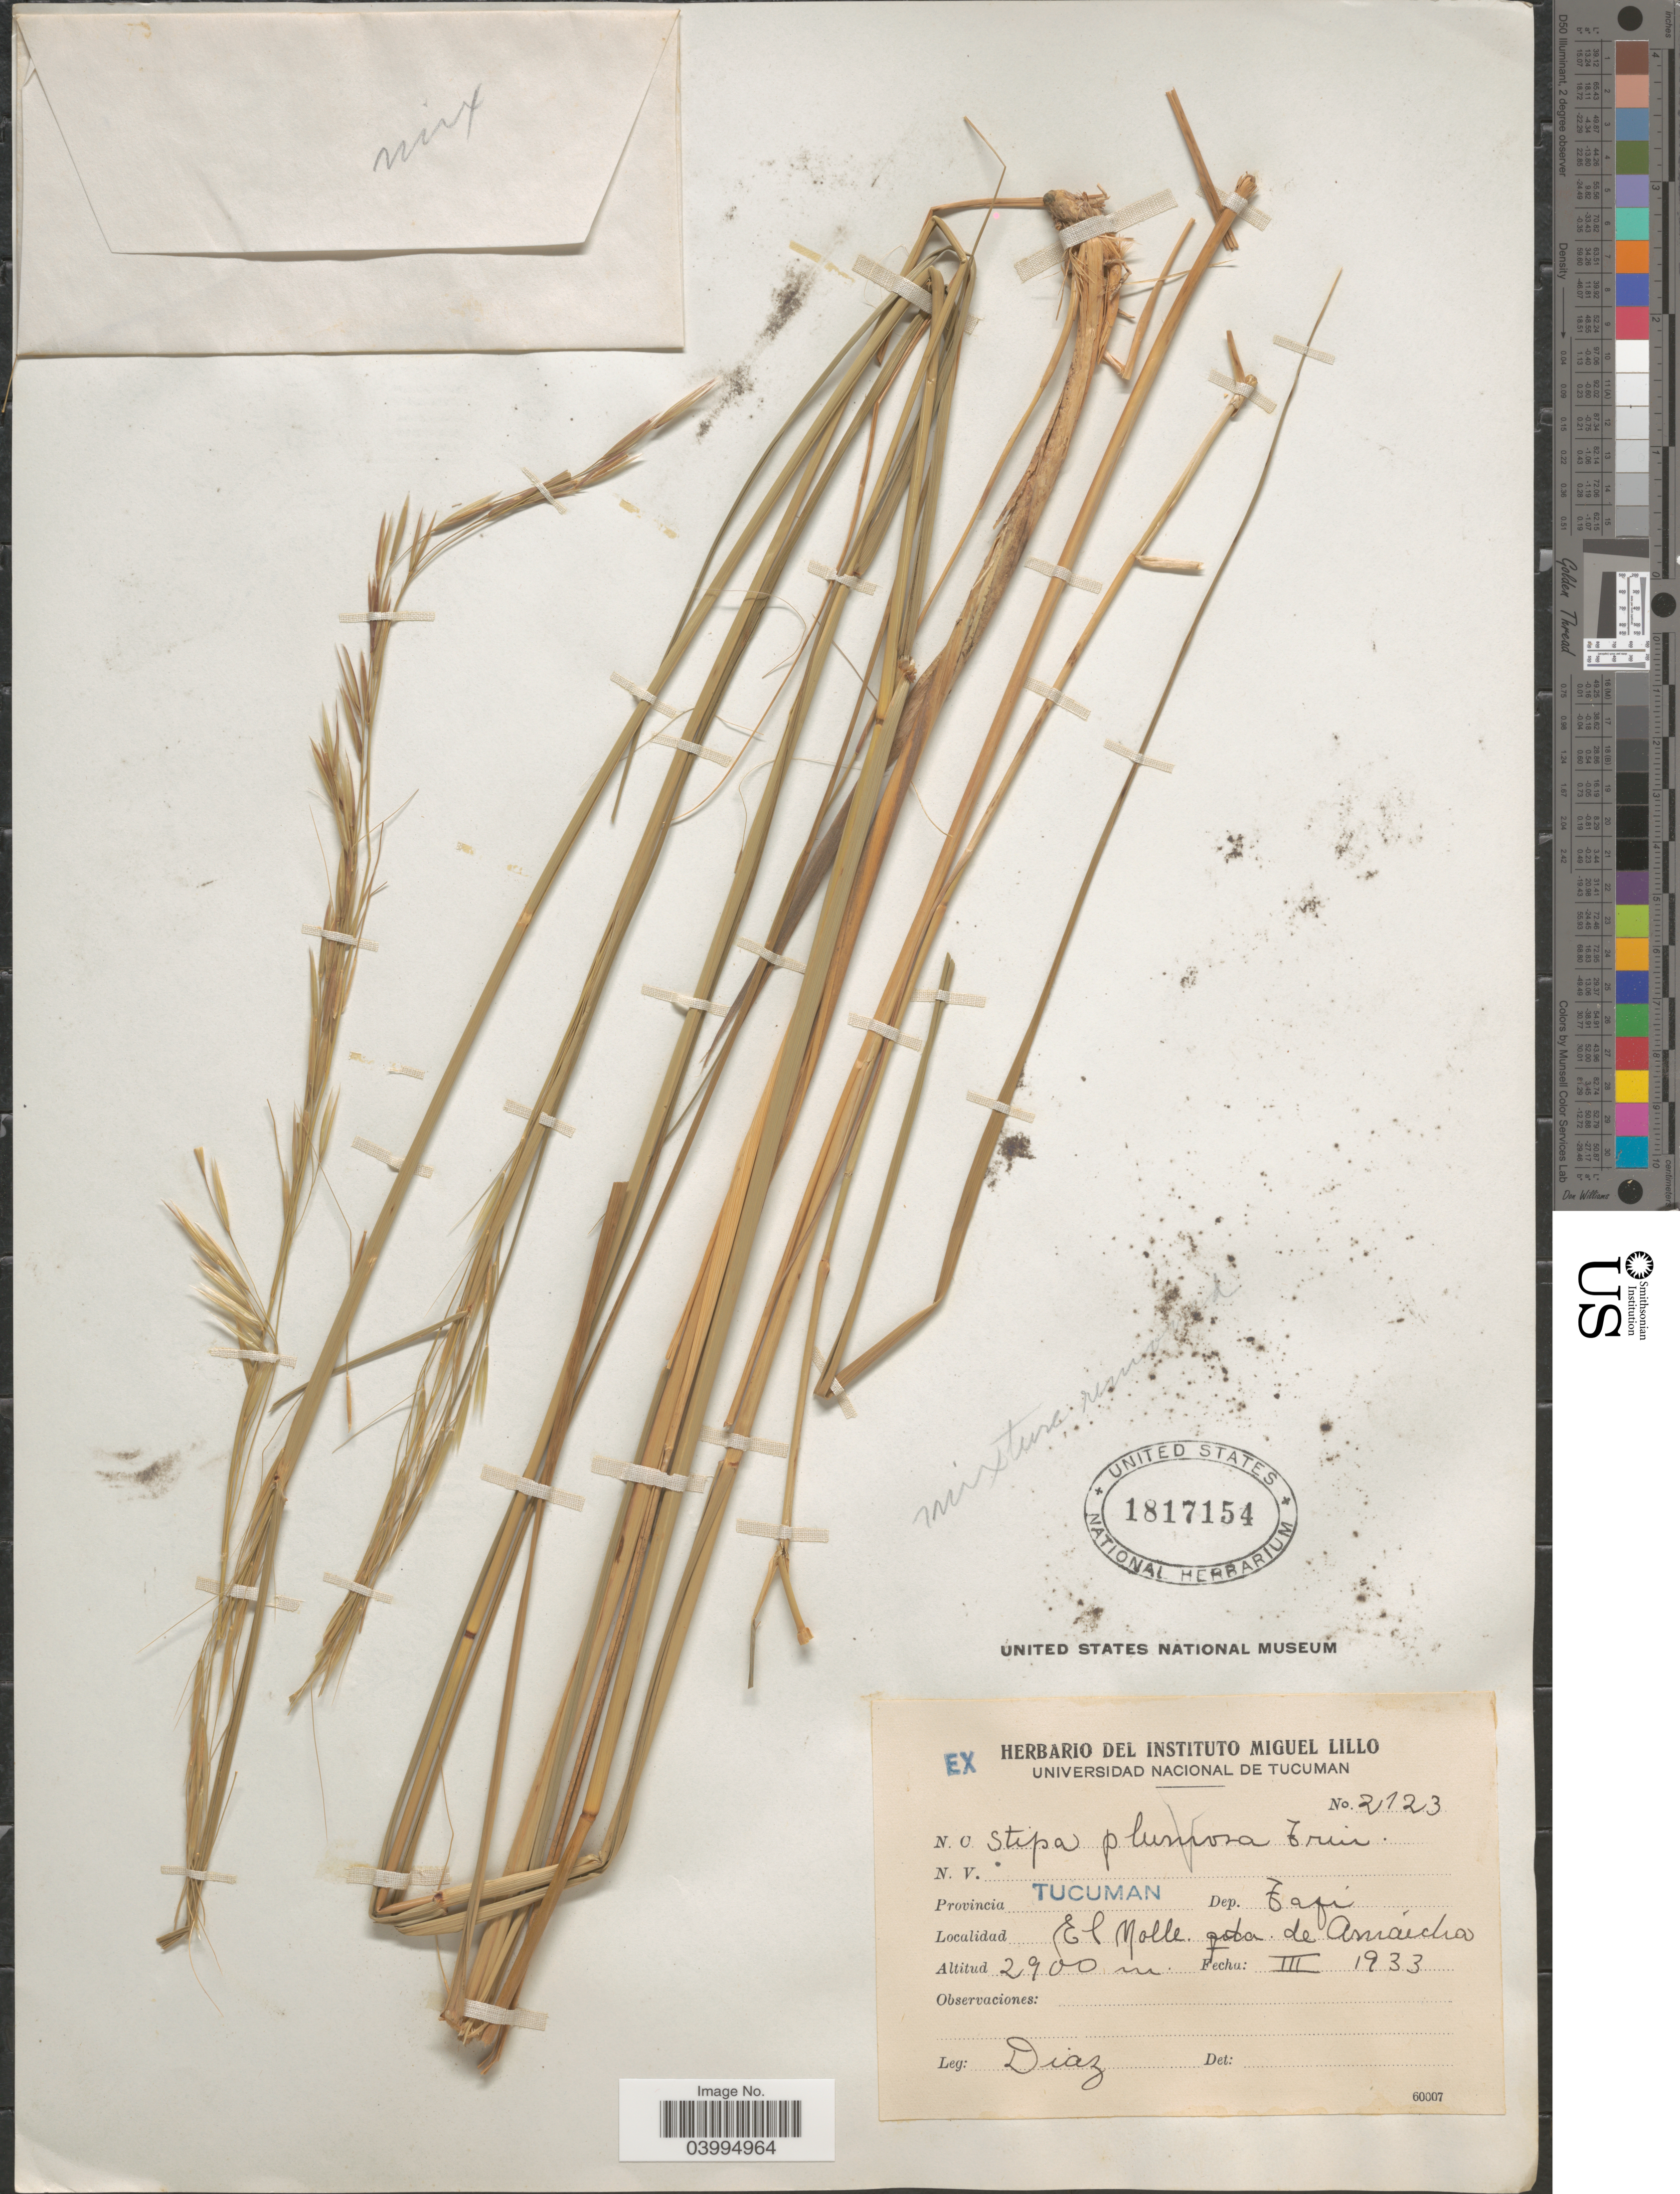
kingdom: Plantae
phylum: Tracheophyta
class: Liliopsida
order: Poales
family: Poaceae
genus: Stipa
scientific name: Stipa sp.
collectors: Diaz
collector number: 2123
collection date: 1933-03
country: Argentina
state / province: Tucuman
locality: Dep. Tafí. El Molle. gda. de Amaicha.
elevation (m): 2900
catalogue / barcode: US 1817154